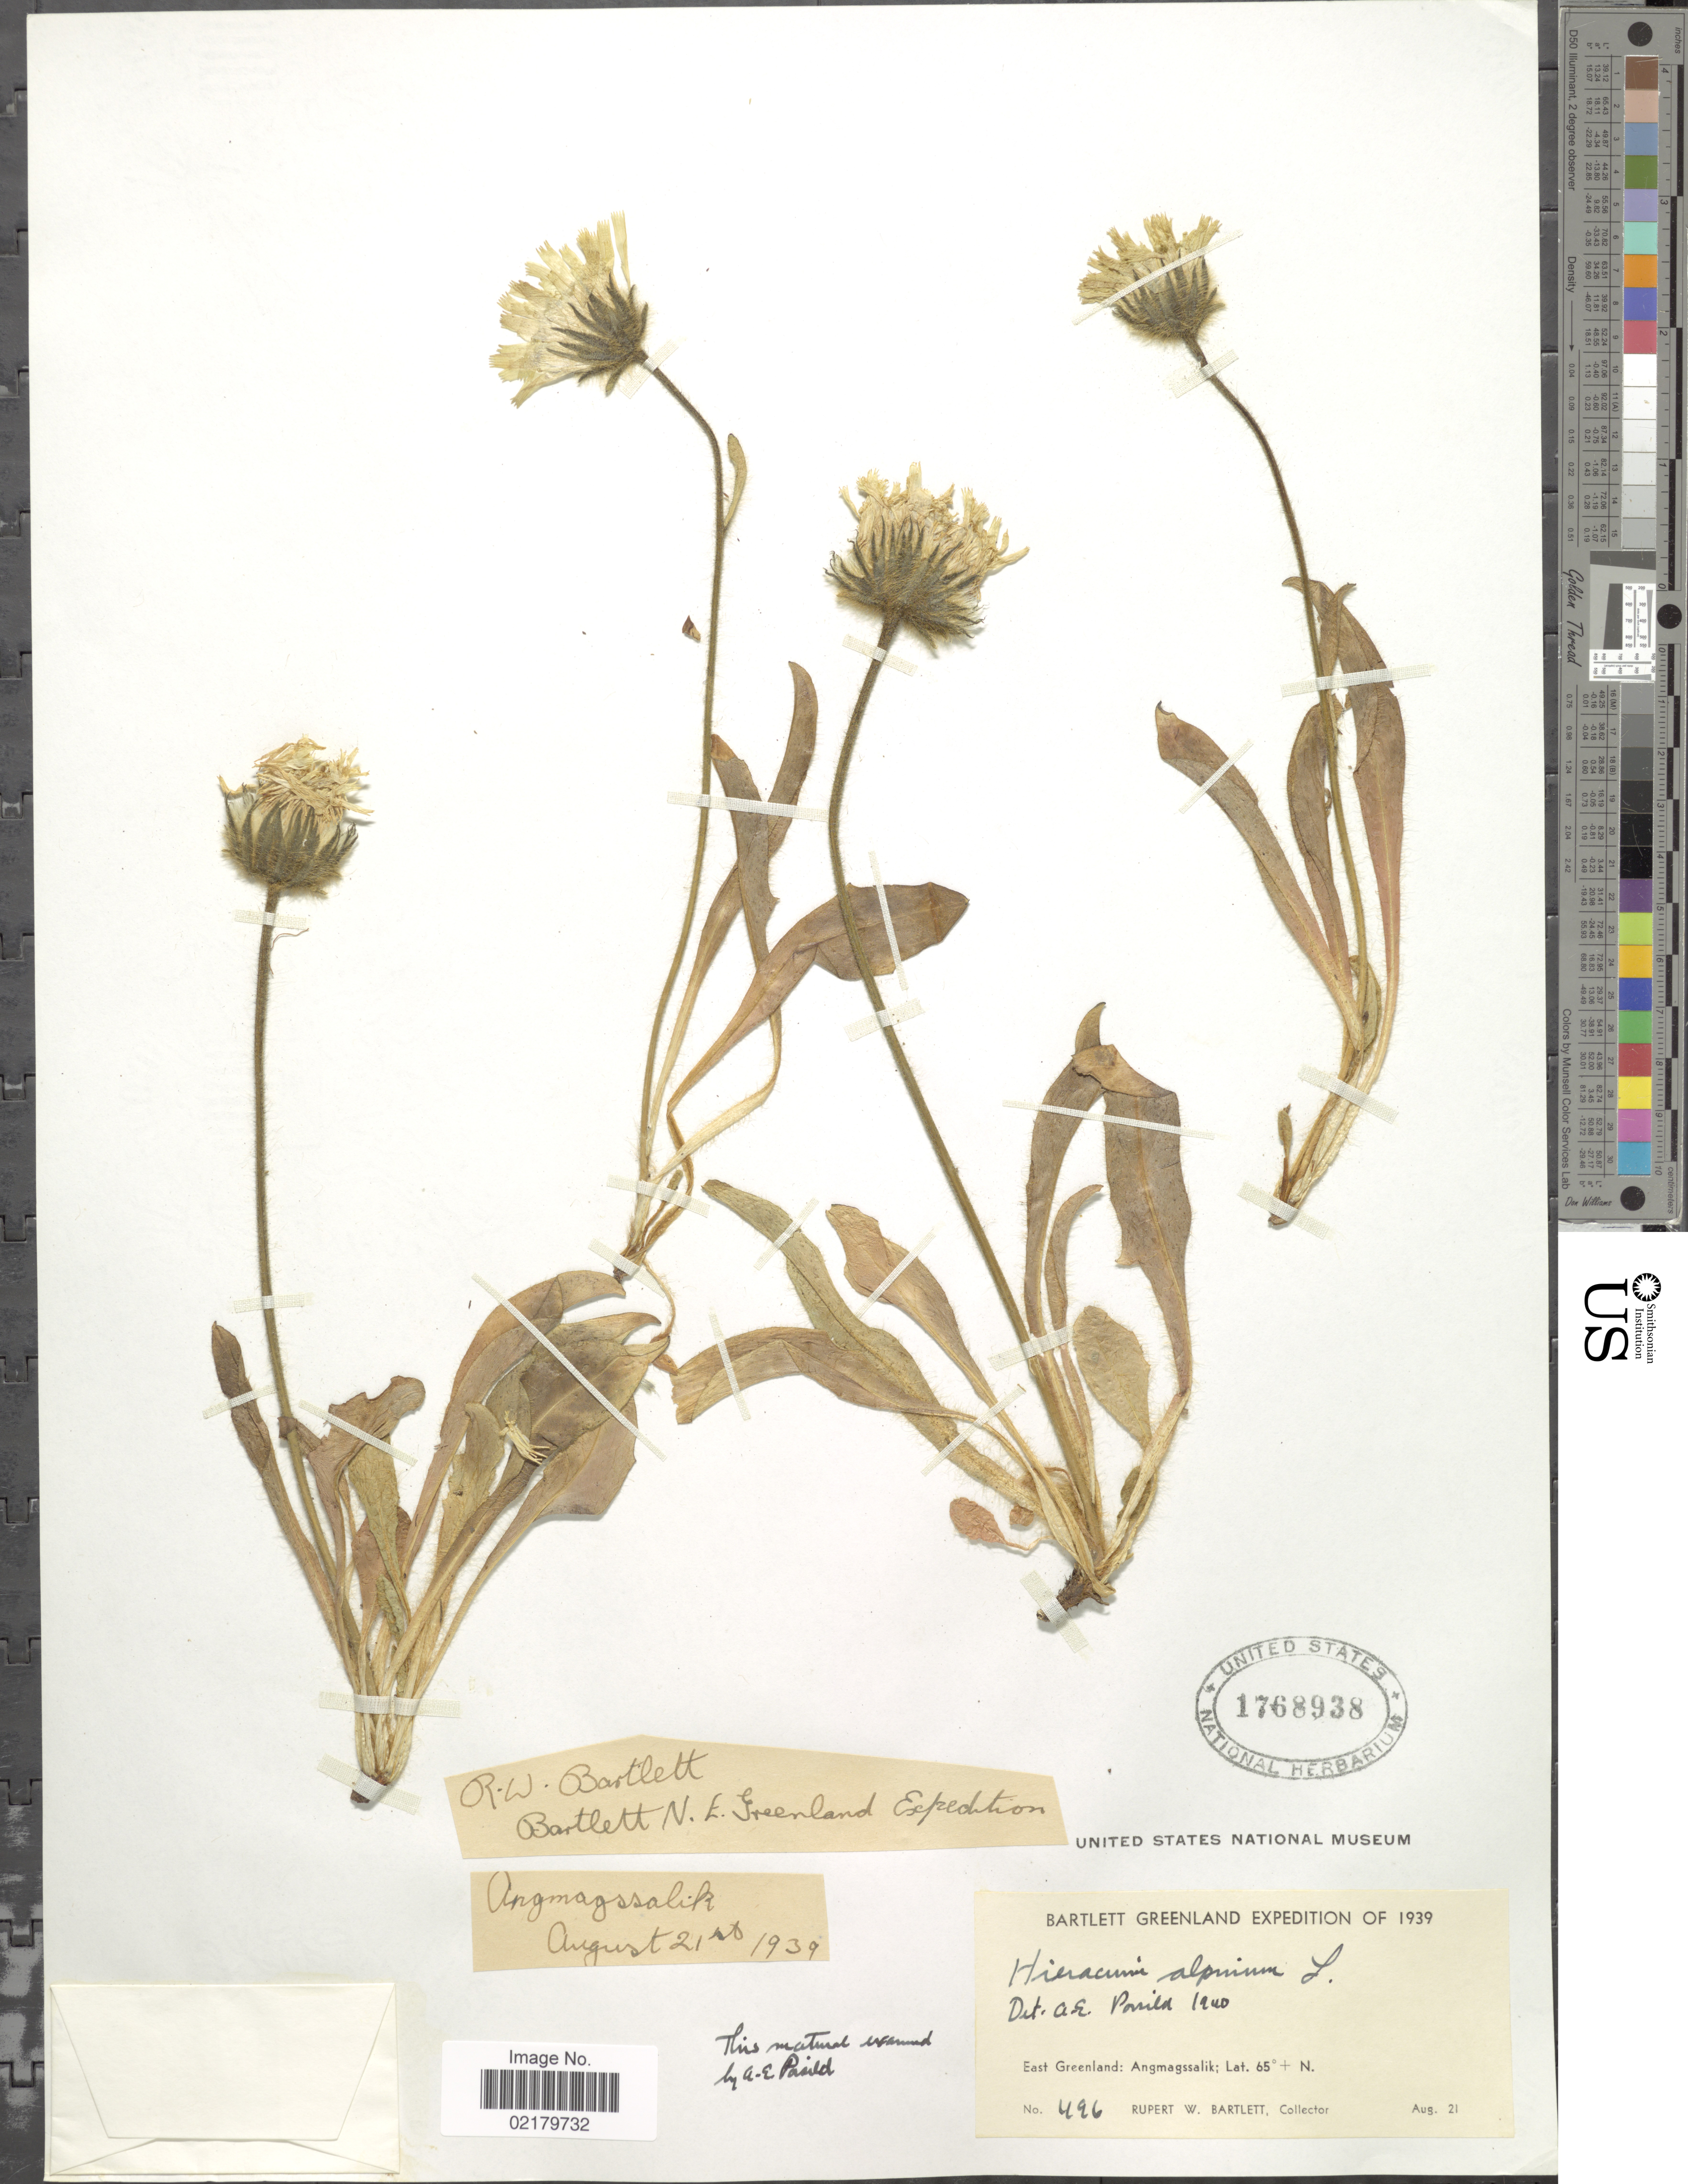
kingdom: Plantae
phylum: Tracheophyta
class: Magnoliopsida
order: Asterales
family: Asteraceae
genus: Hieracium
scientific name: Hieracium alpinum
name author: L.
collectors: R. W. Bartlett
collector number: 496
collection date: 1939-08-21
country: Greenland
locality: East Greenland: Angmagssalik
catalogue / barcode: US 1768938